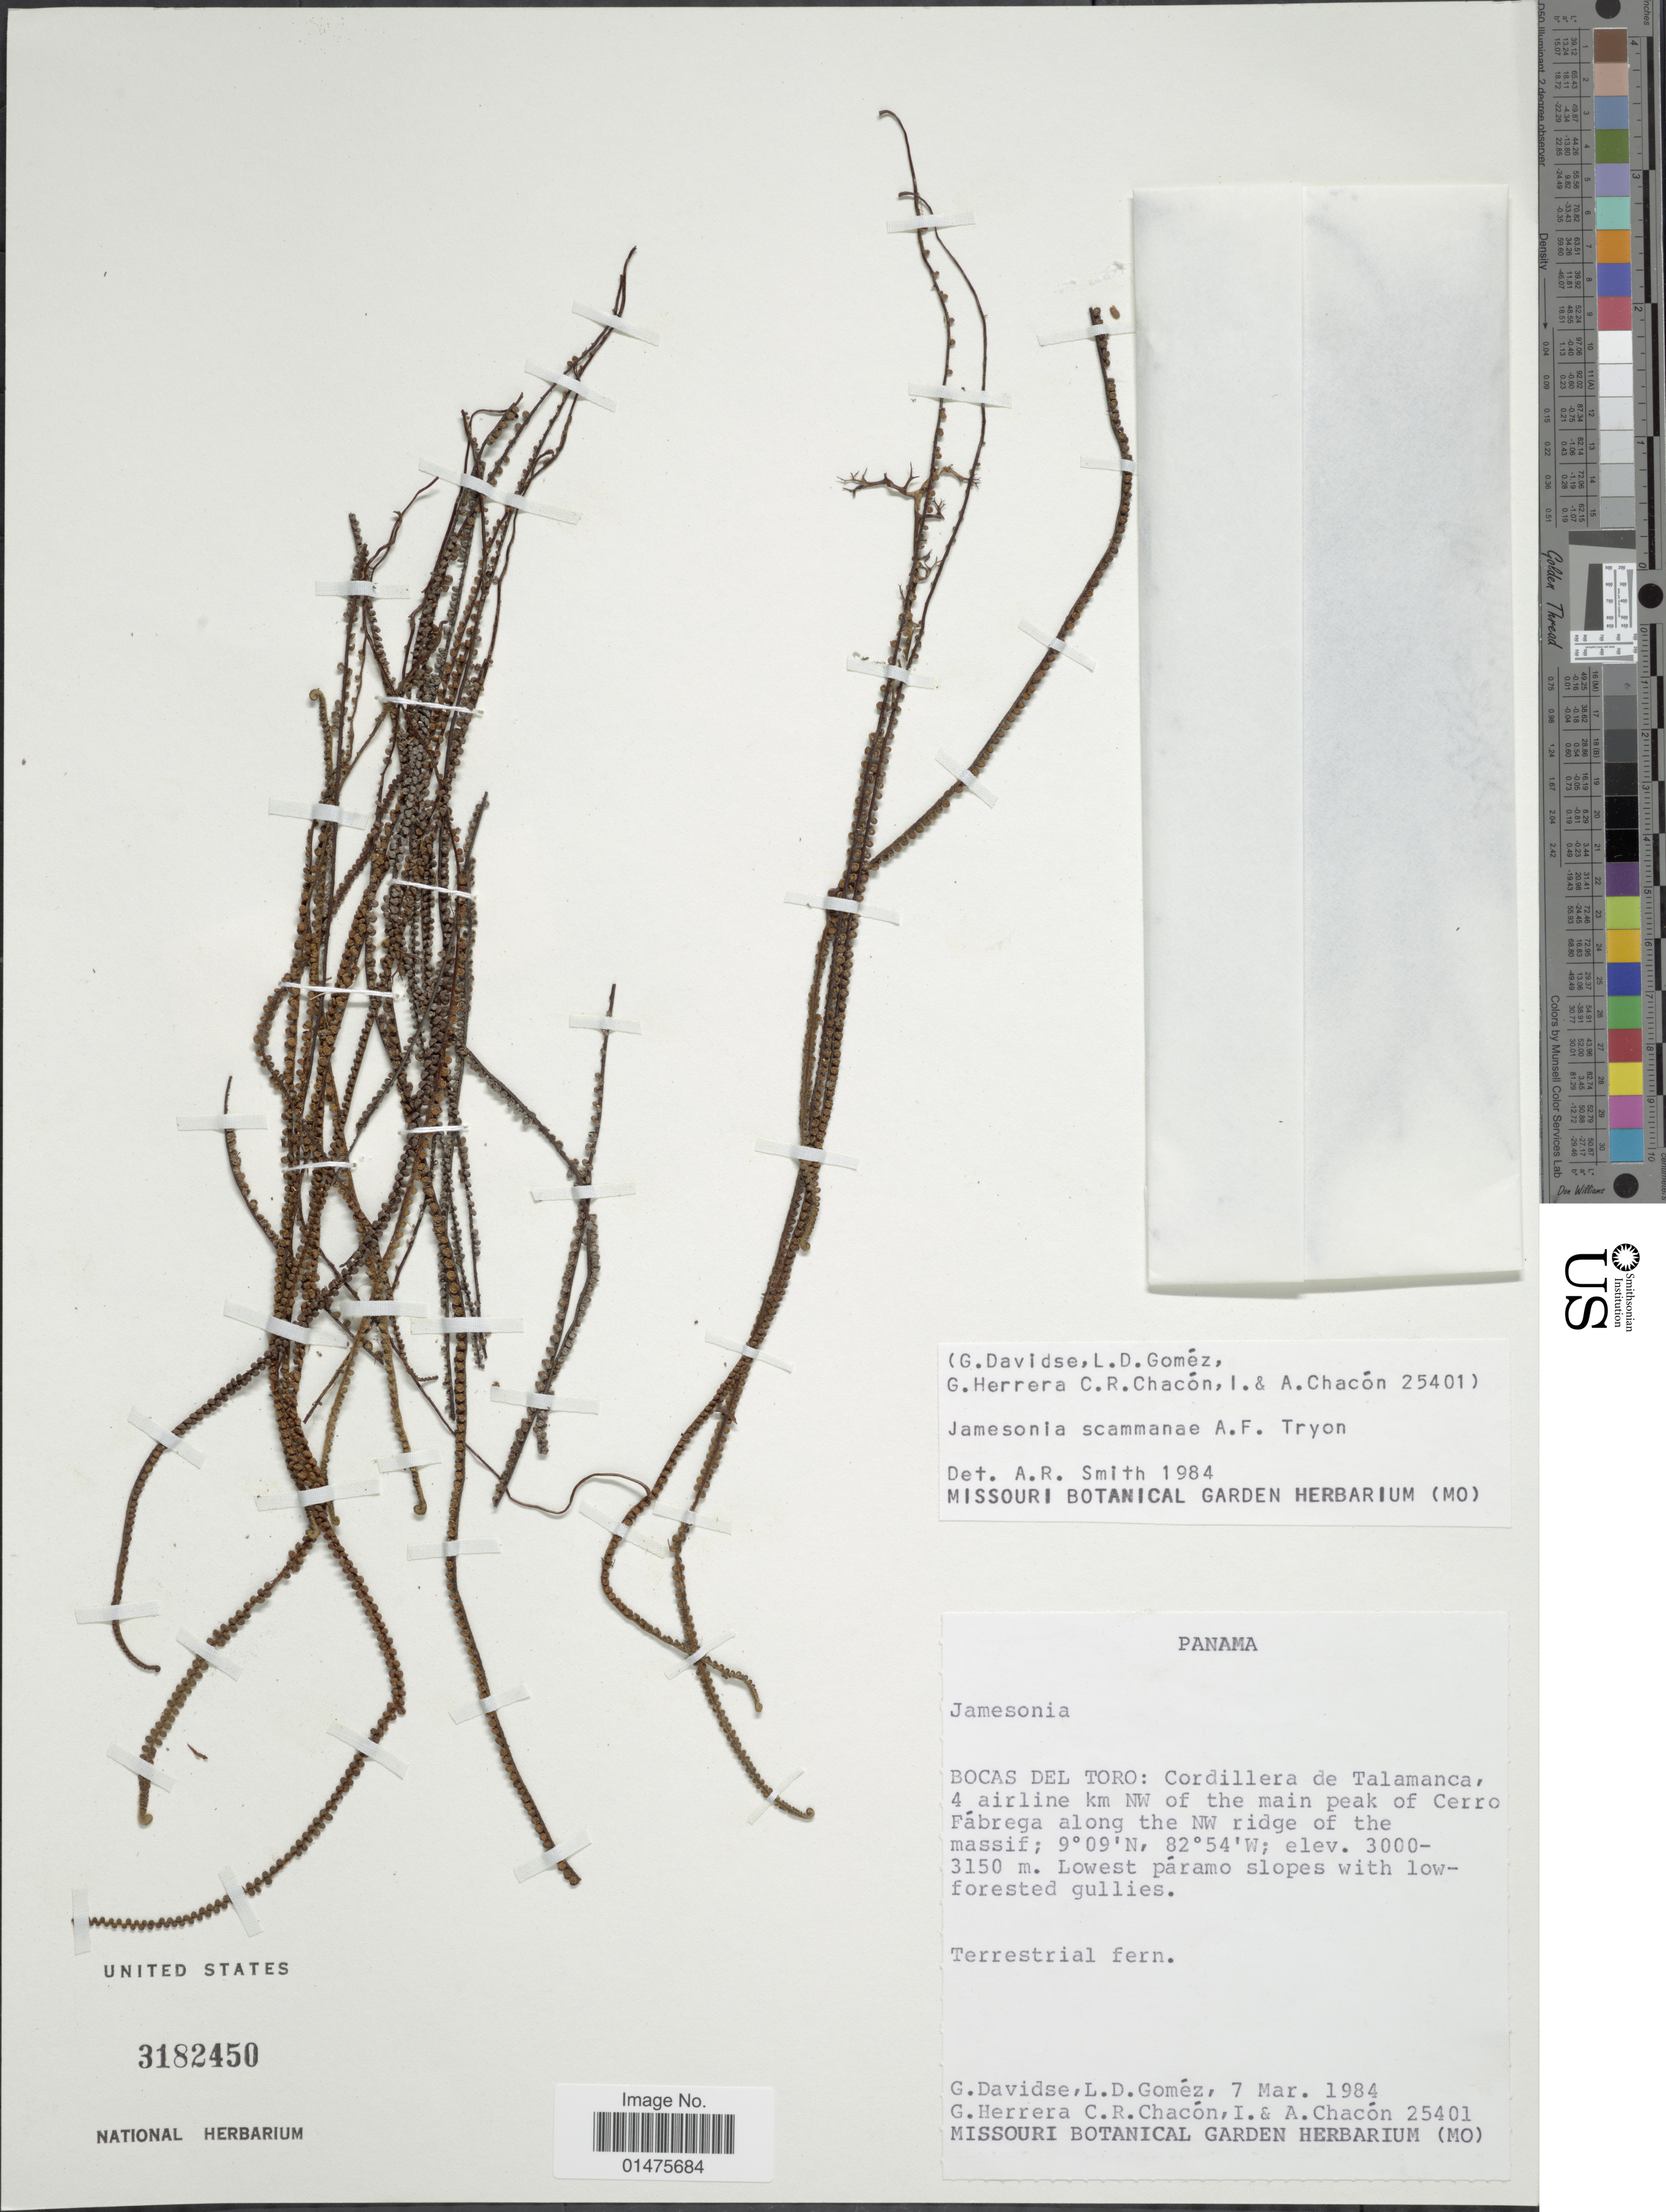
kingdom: Plantae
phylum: Tracheophyta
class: Polypodiopsida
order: Polypodiales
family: Pteridaceae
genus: Jamesonia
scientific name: Jamesonia scammanae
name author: A.F. Tryon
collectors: G. Davidse, L. Gomez, G. Herrera, C. Chacon & et al.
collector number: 25401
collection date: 1984-03-07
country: Panama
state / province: Bocas del Toro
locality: Cordillera de Talamanca, 4 airline km NW of the main peak of Cerro Fábrega along the NW ridge of the massif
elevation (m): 3000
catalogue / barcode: US 3182450